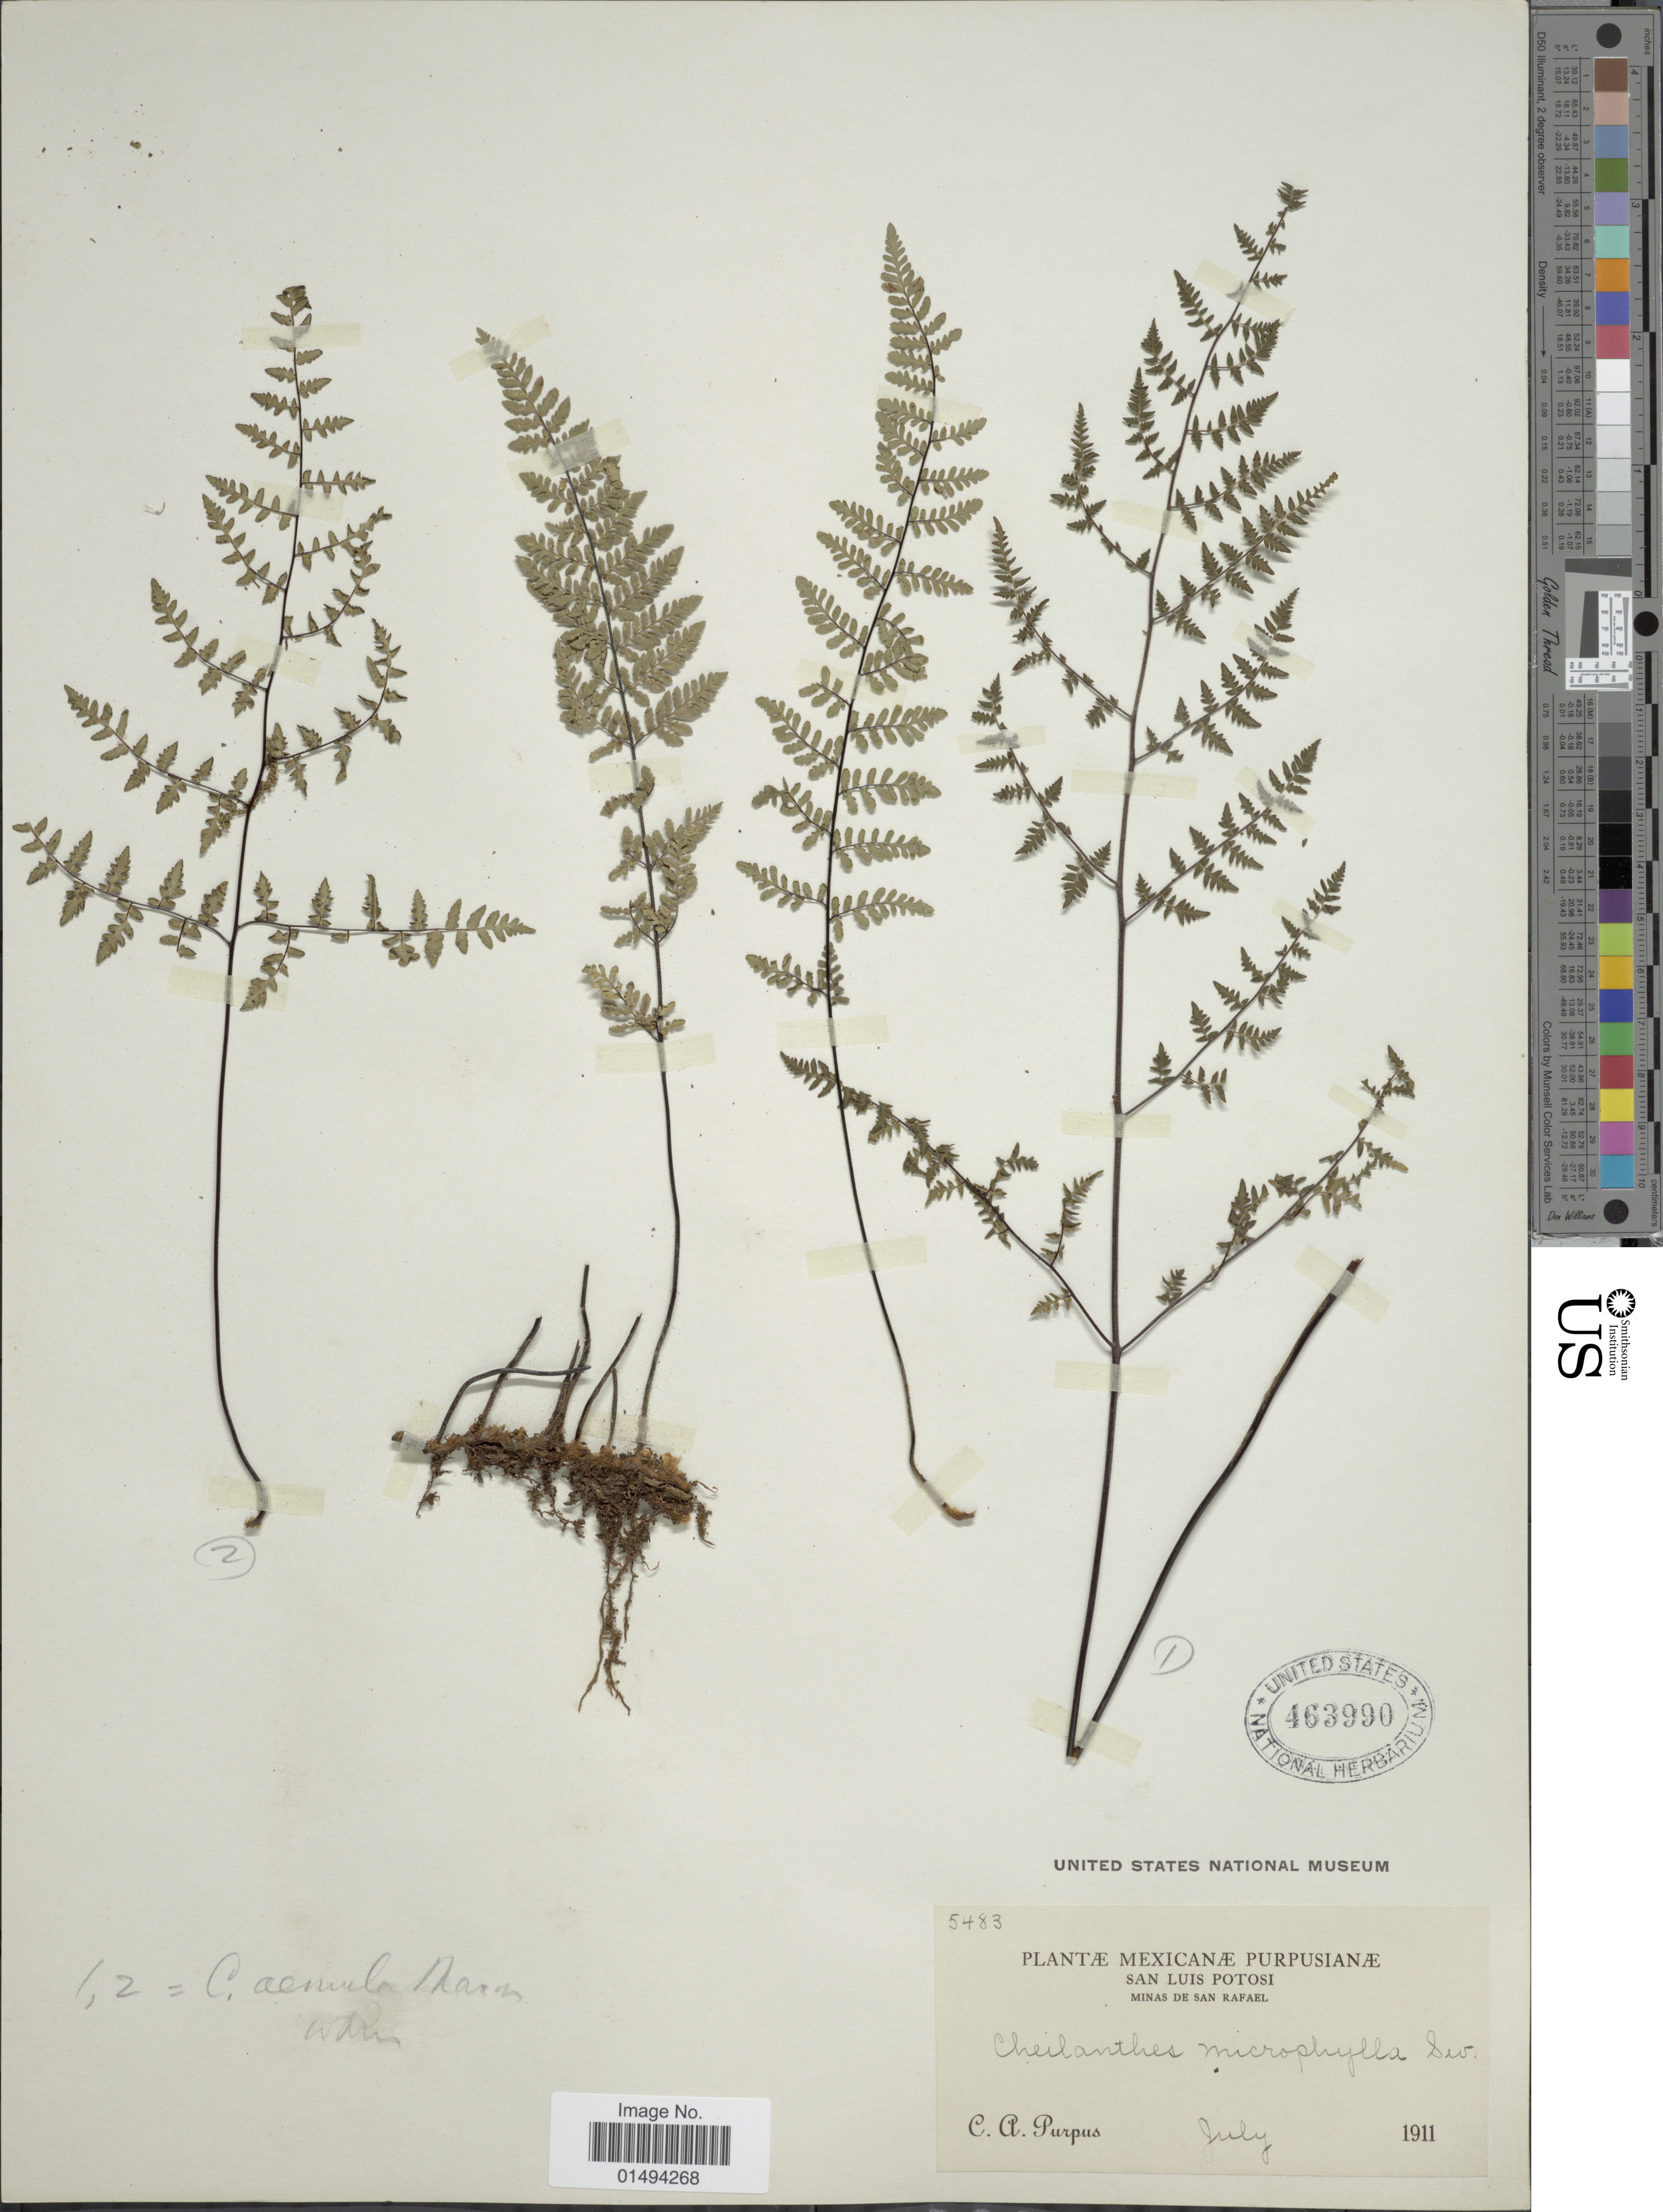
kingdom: Plantae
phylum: Tracheophyta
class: Polypodiopsida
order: Polypodiales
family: Pteridaceae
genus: Myriopteris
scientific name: Myriopteris aemula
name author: (Maxon) Grusz & Windham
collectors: C. A. Purpus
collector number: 5483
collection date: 1911-07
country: Mexico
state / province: San Luis Potosí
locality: Minas de San Rafael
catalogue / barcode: US 463990